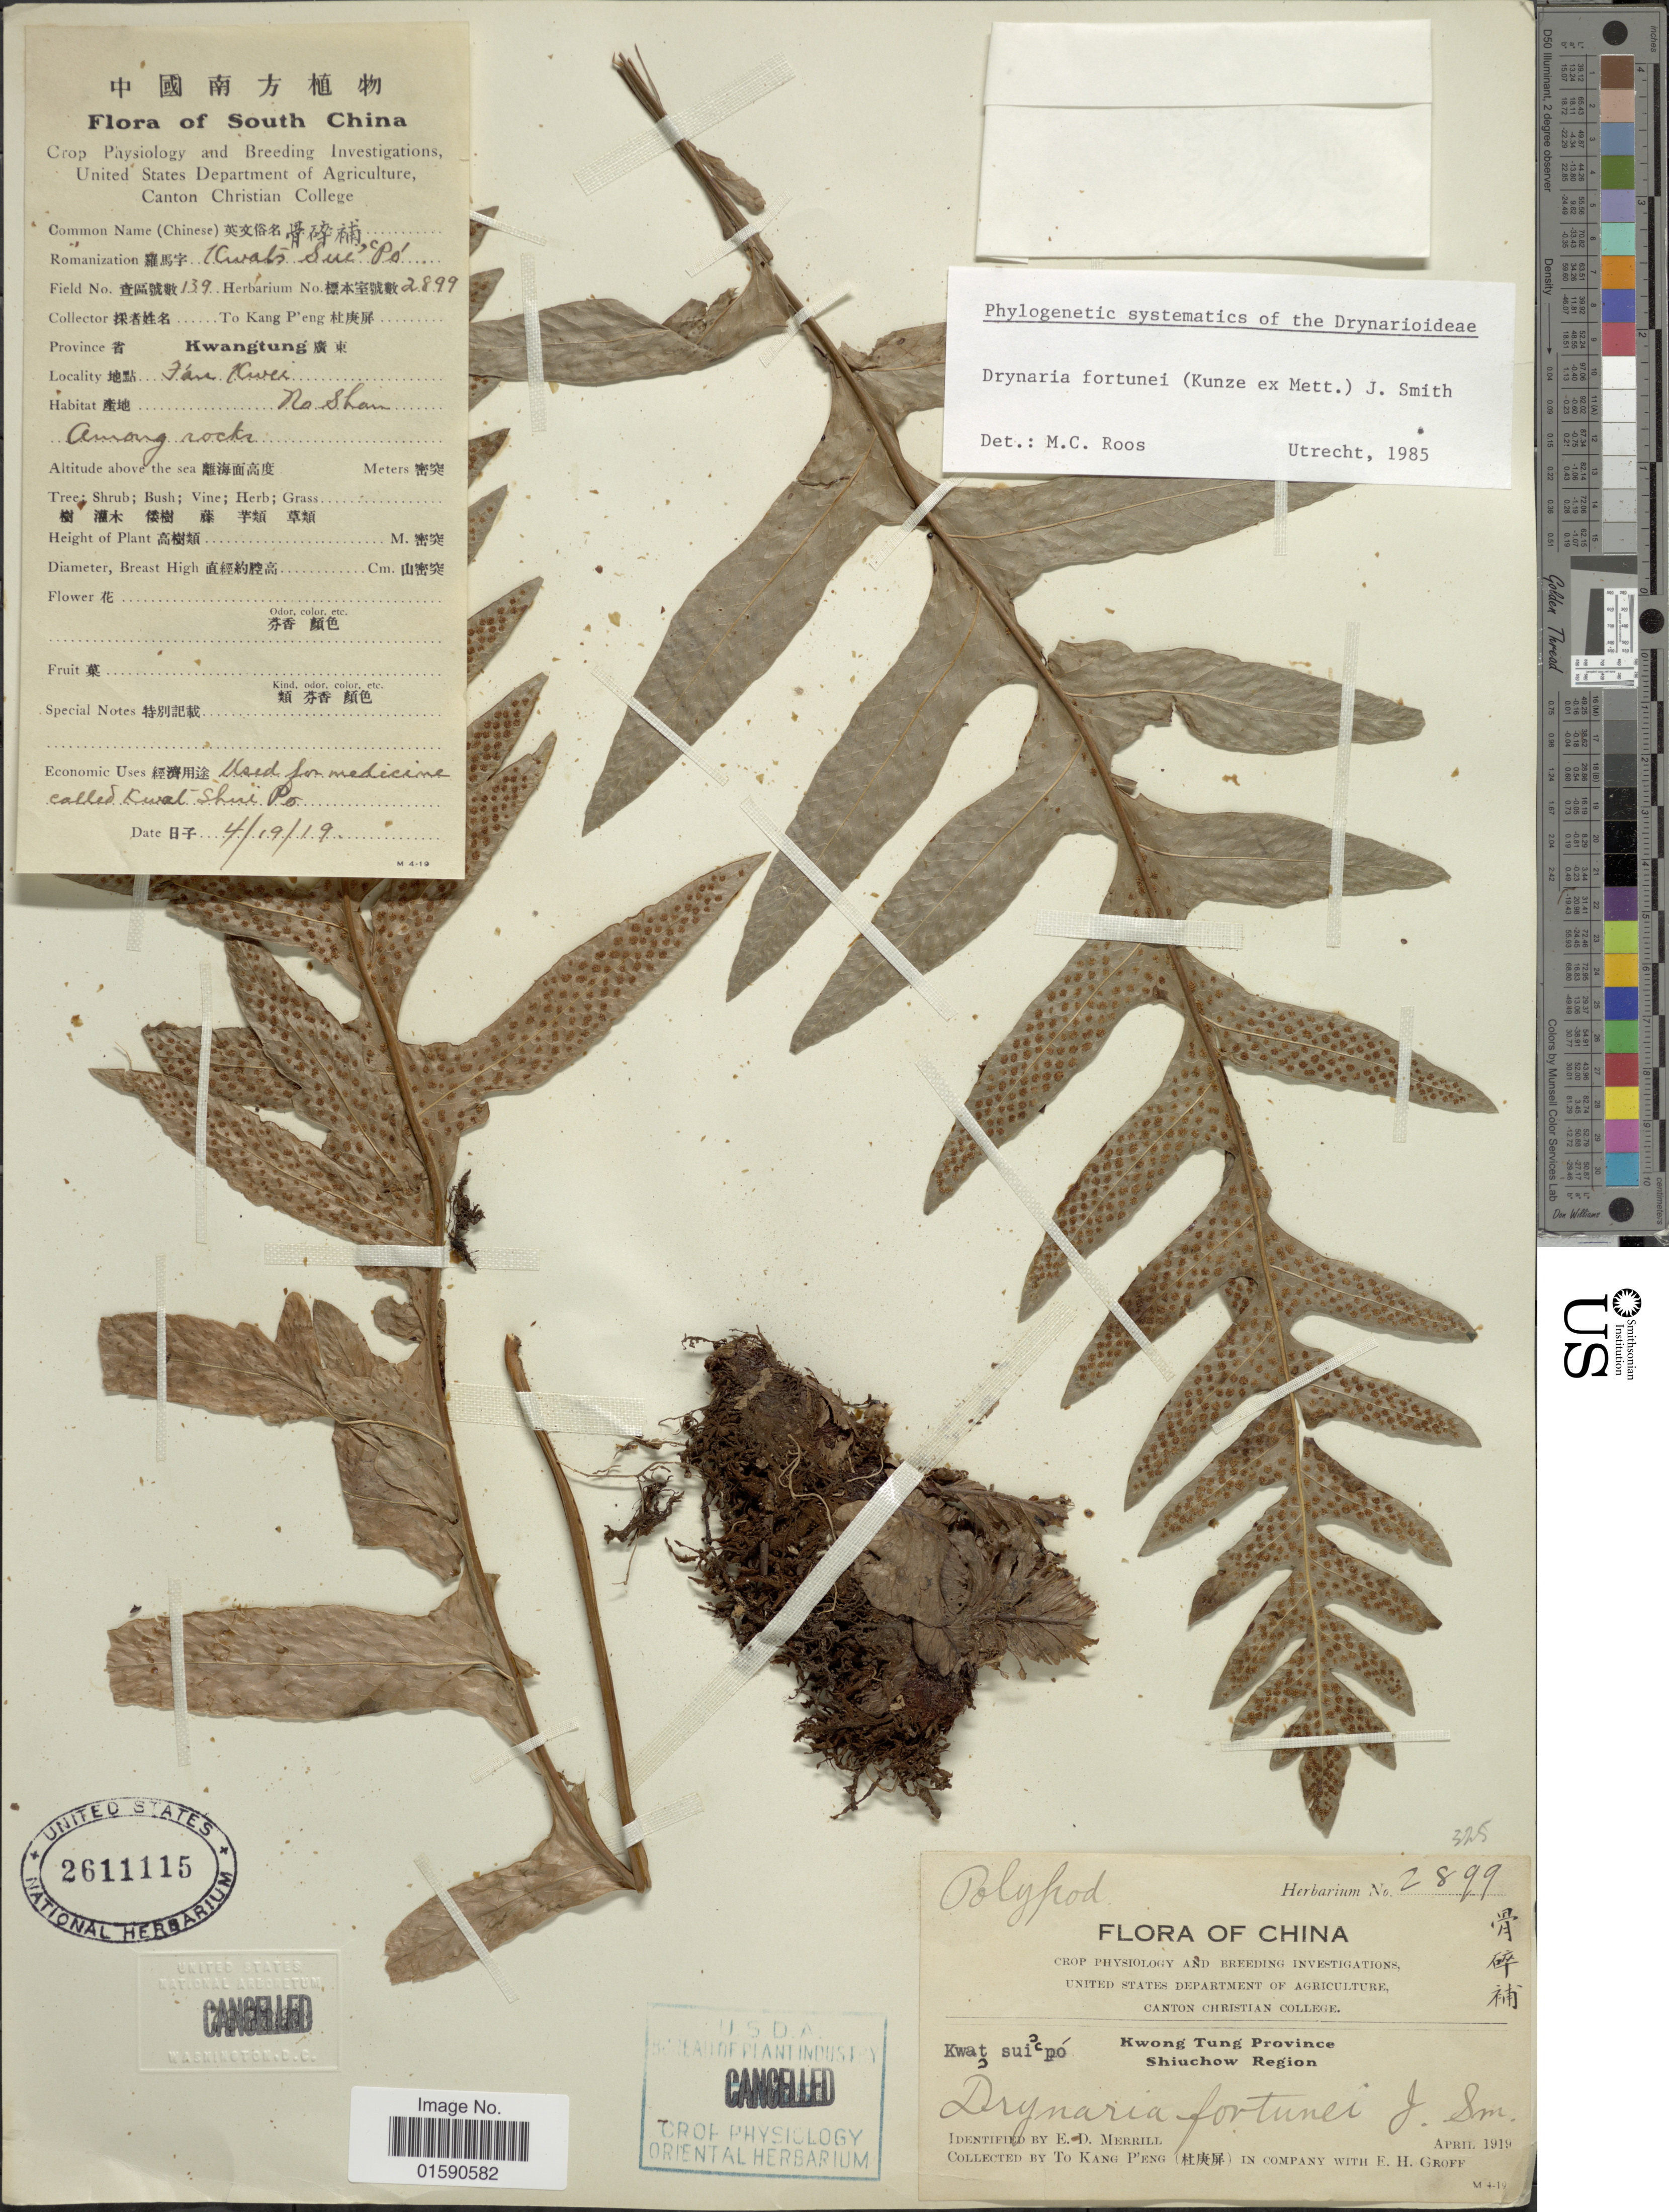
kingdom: Plantae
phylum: Tracheophyta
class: Polypodiopsida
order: Polypodiales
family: Polypodiaceae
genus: Drynaria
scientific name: Drynaria fortunei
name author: (Kunze ex Mett.) J. Sm.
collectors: T. K. Peng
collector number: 2899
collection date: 1919-04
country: China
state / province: Guangdong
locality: Kwong Tung Province. Shiuchow Region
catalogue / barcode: US 2611115